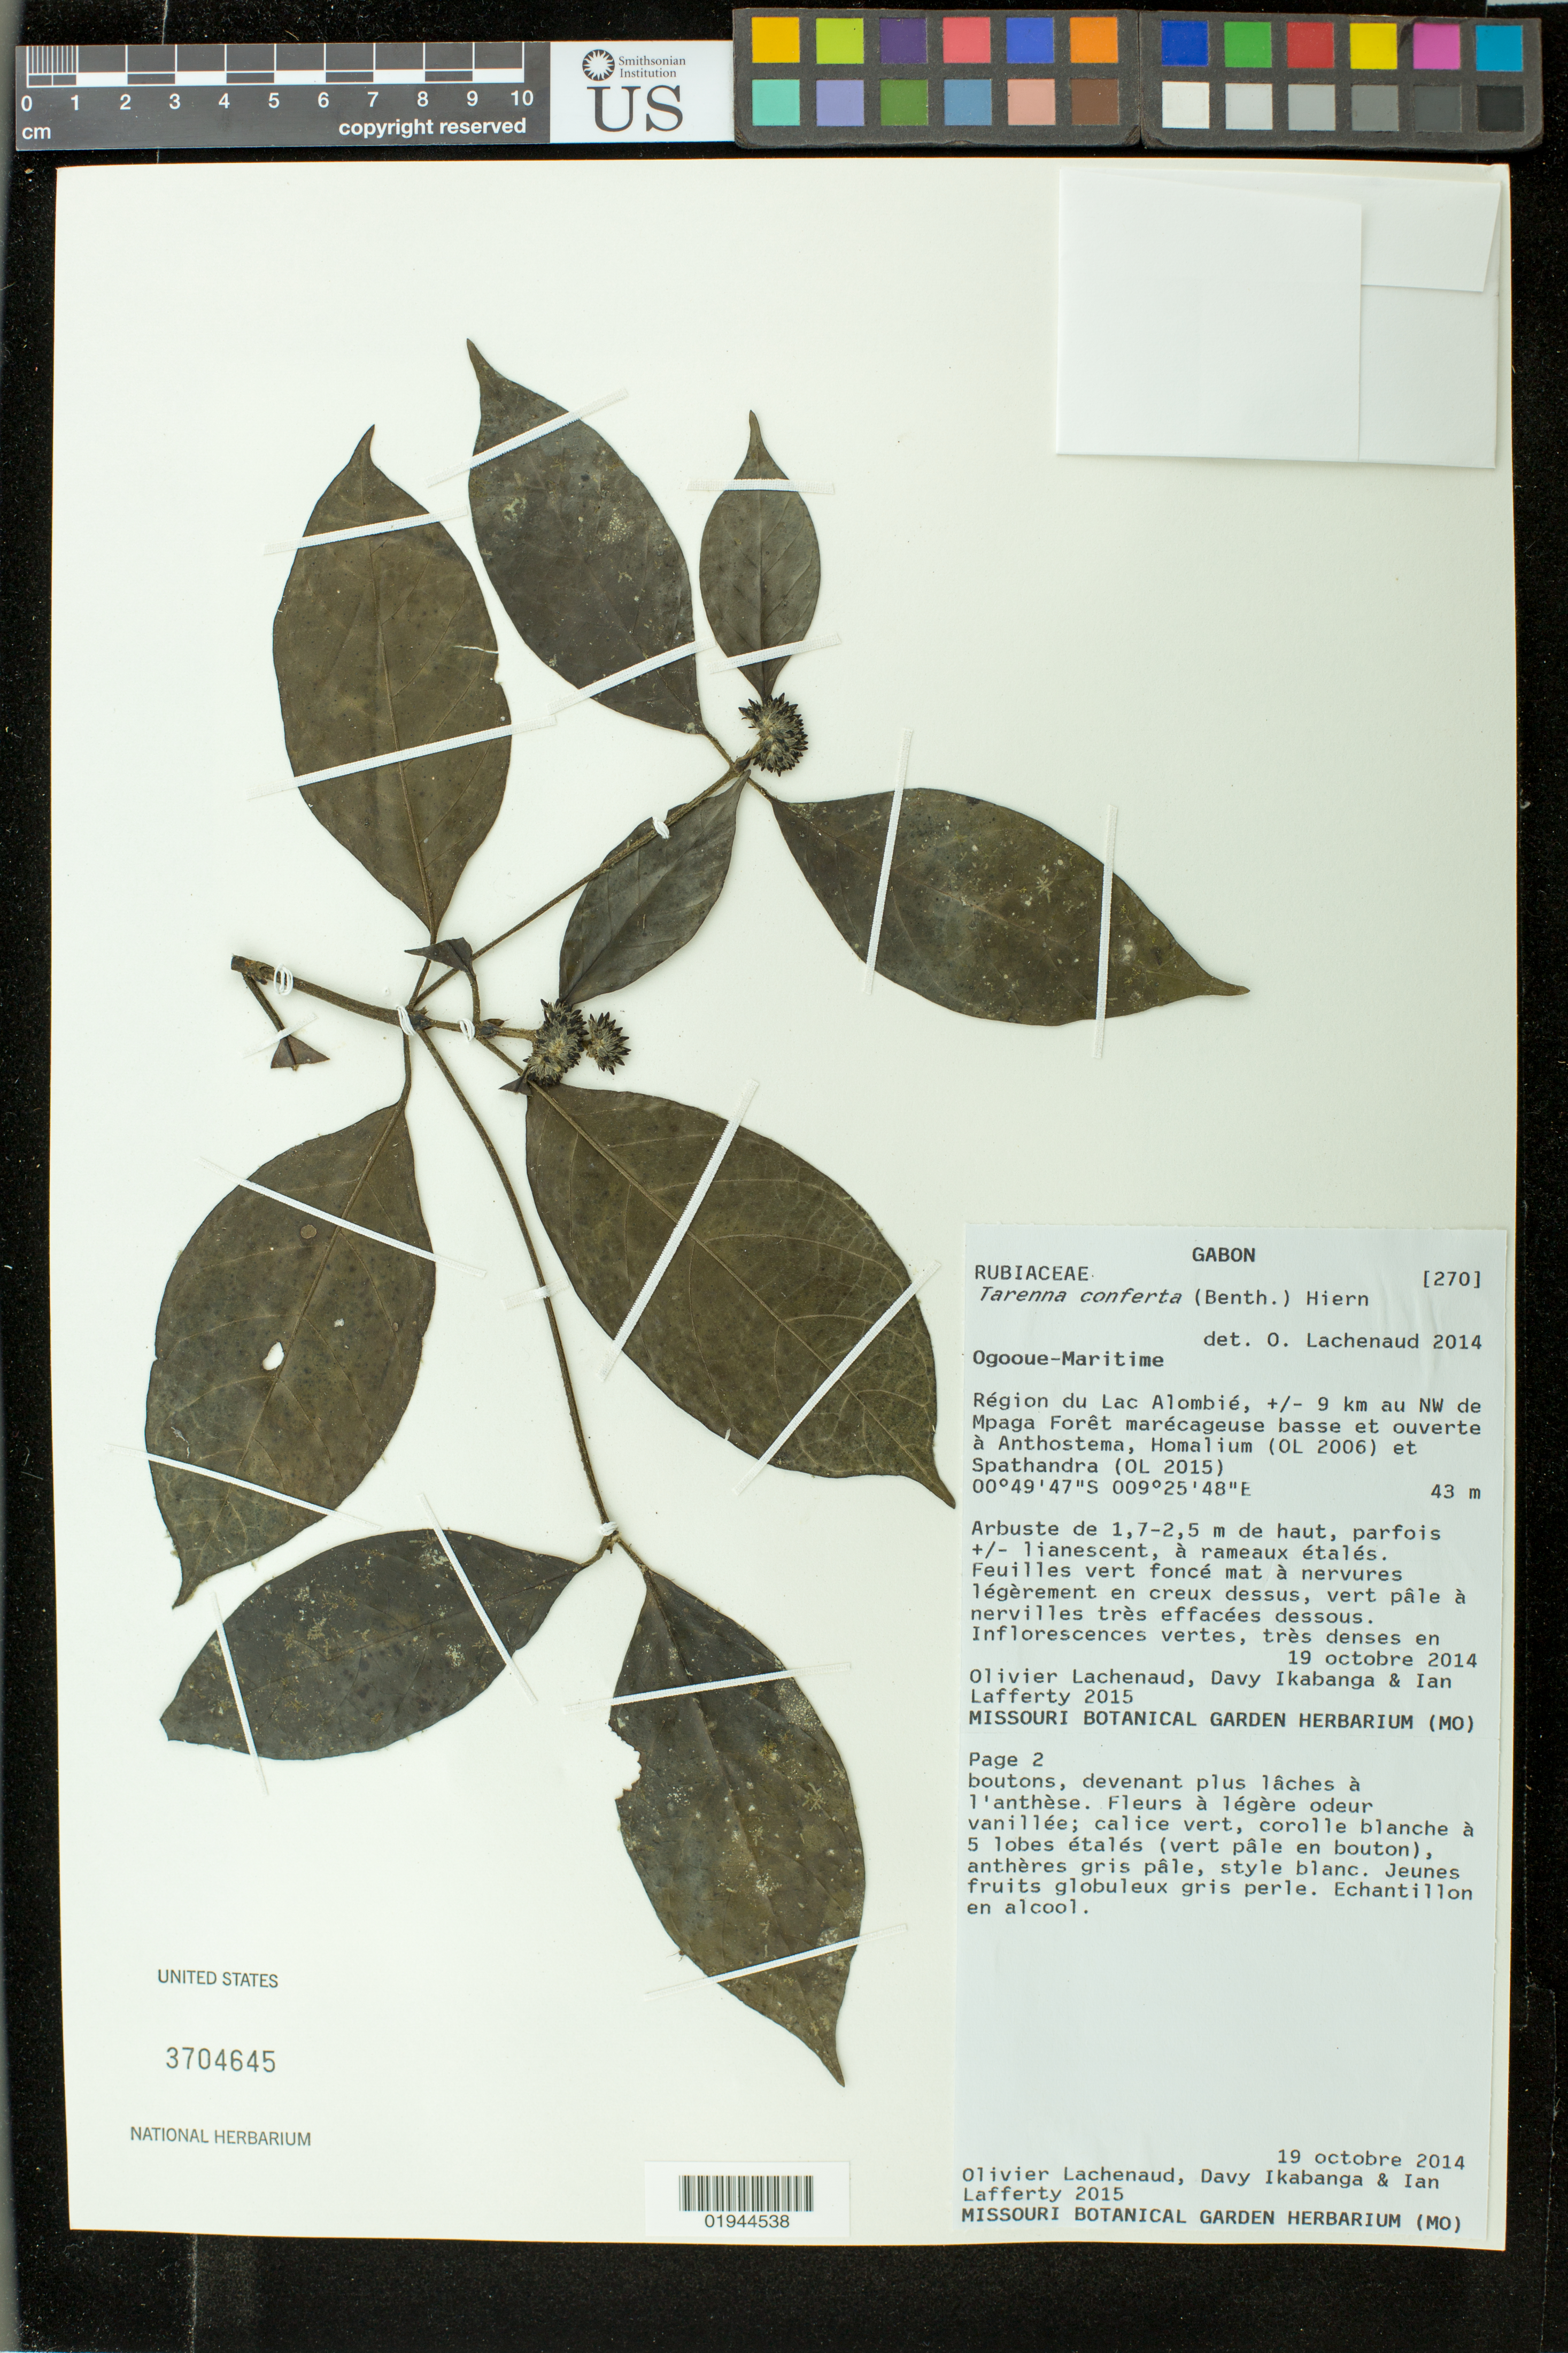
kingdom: Plantae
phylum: Tracheophyta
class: Magnoliopsida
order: Gentianales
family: Rubiaceae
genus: Tarenna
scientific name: Tarenna conferta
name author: (Benth.) Hiern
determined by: Lachenaud, O.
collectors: O. Lachenaud, D. Ikabanga & I. Lafferty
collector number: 2015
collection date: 2014-10-19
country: Gabon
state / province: Ogooué-Maritime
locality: Region du Lac Alombie, +/- 9 km au NW de Mpaga Foret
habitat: marecageuse basse et ouverte a Anthostema, Homalium (OL 2006) et Spathandra (OL 2015)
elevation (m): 43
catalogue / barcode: US 3704645